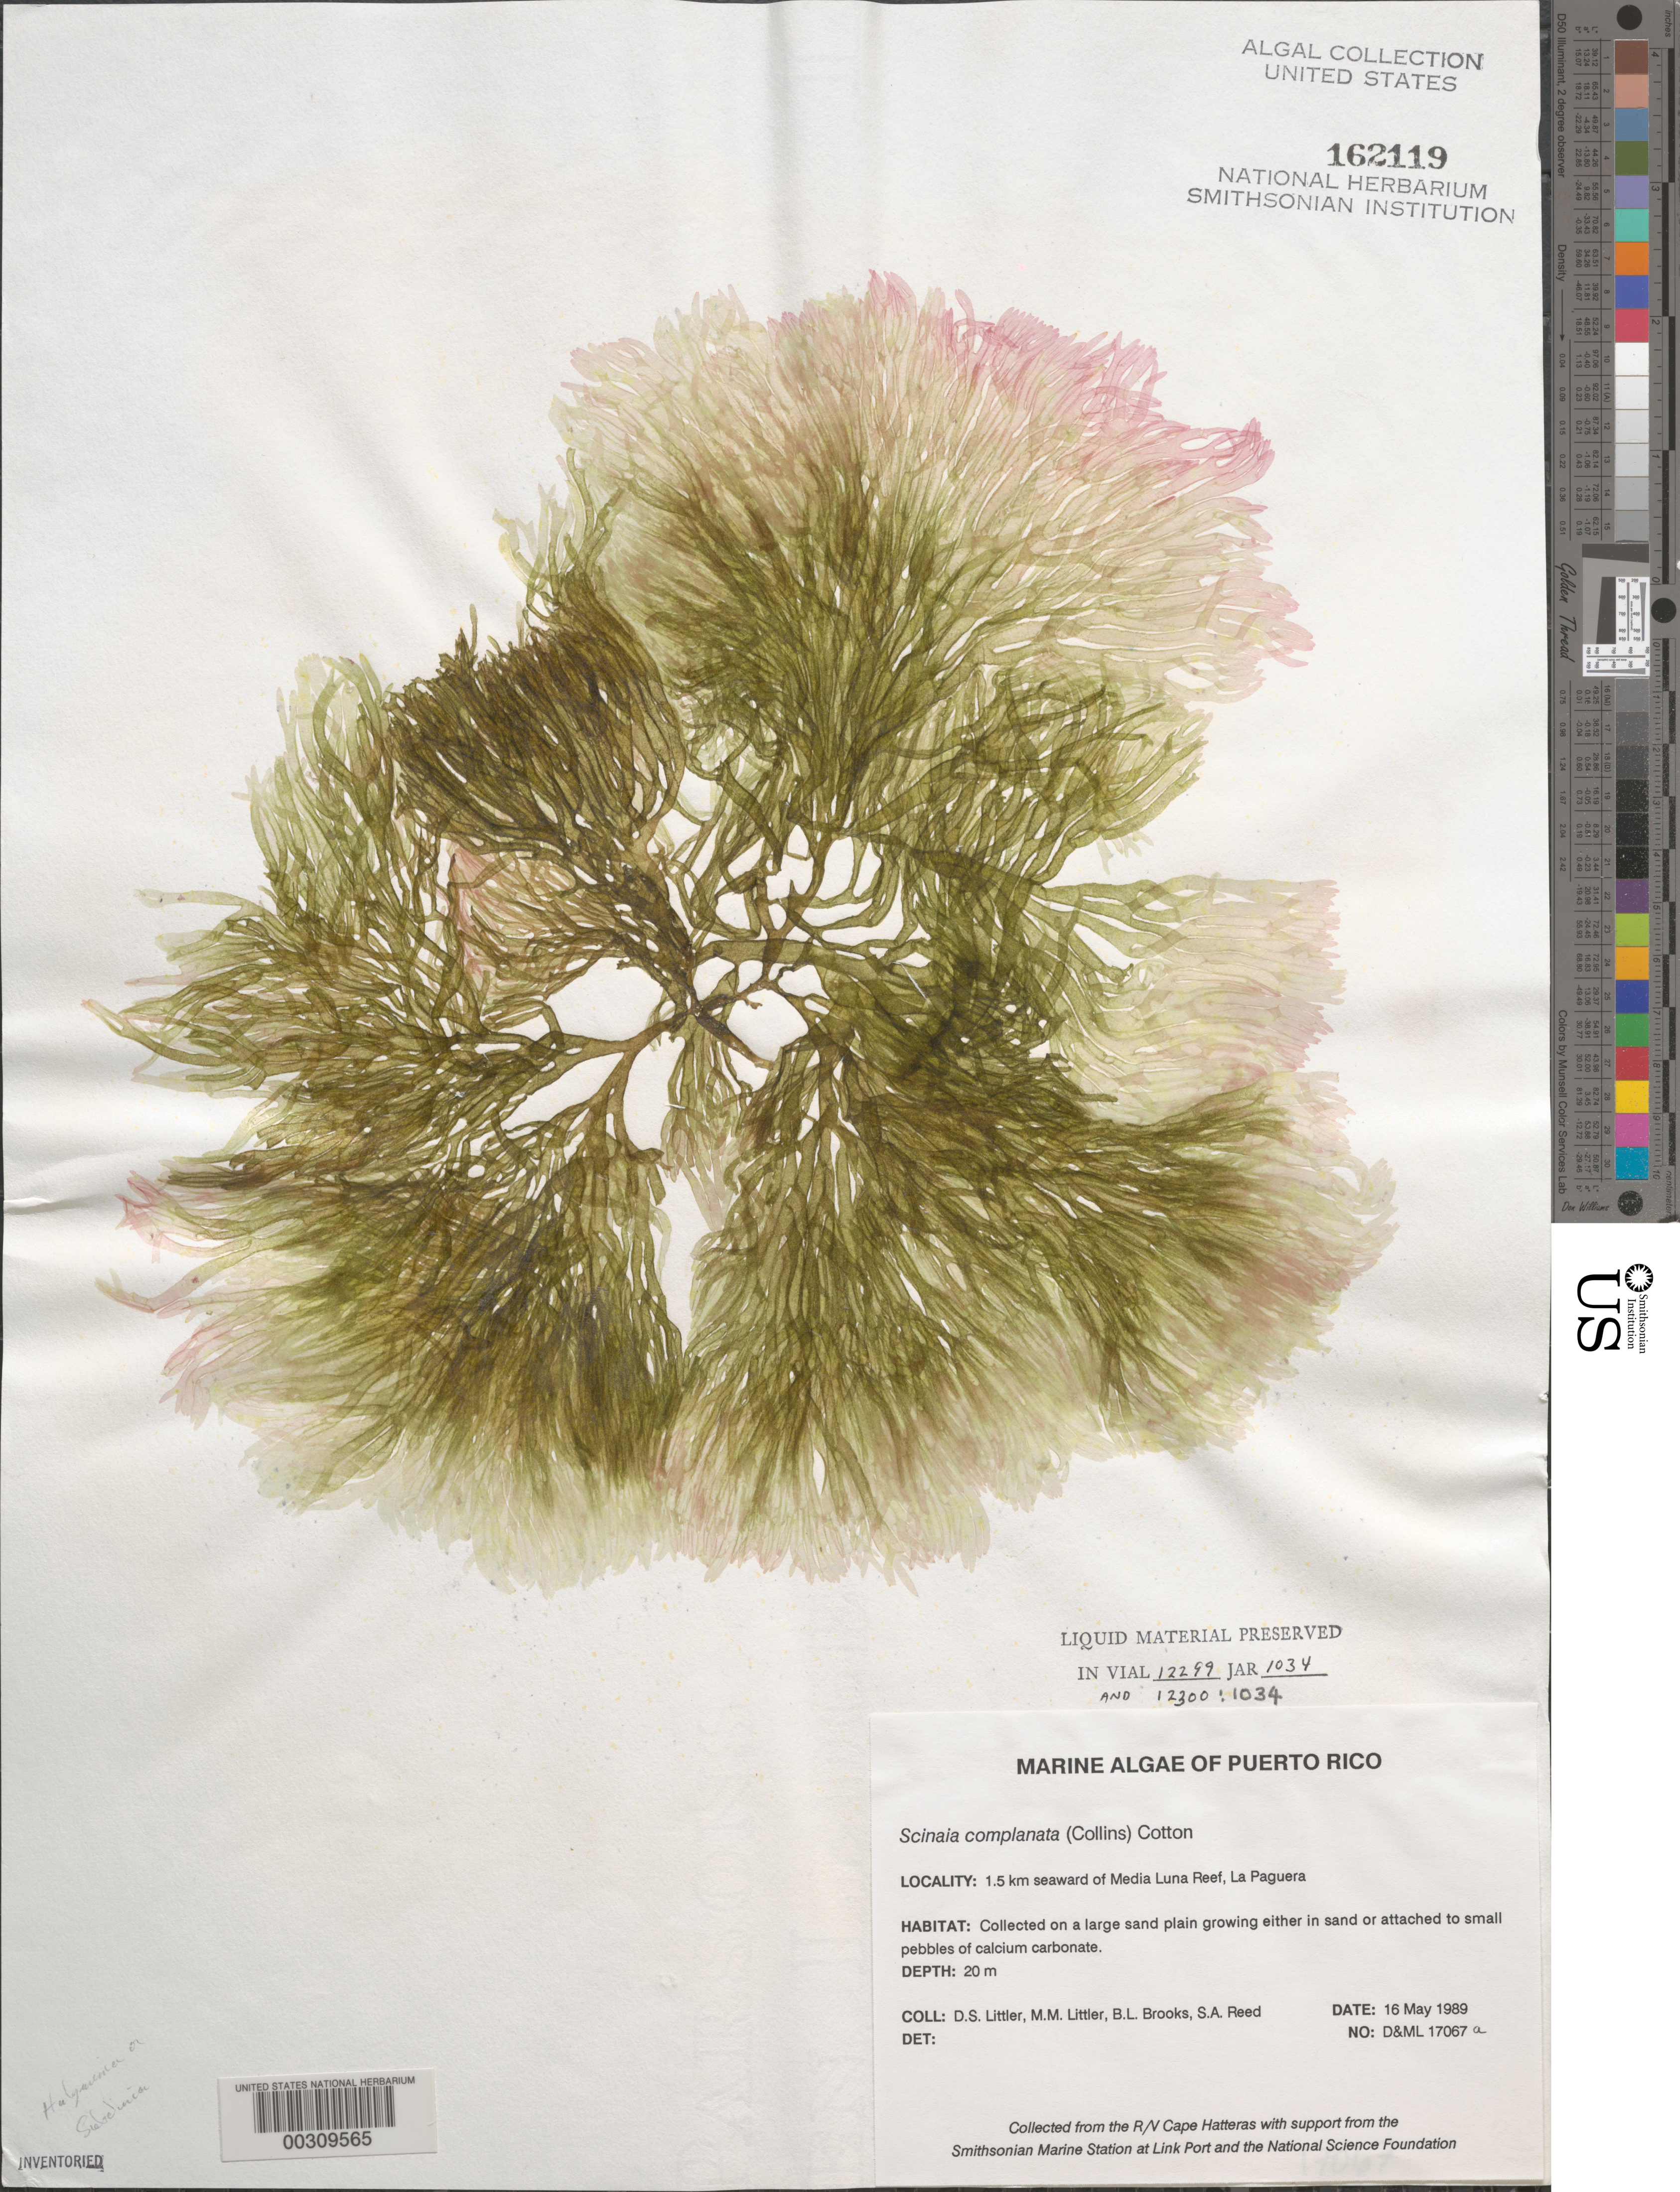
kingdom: Plantae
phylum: Rhodophyta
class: Florideophyceae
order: Nemaliales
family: Scinaiaceae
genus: Scinaia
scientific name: Scinaia complanata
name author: (Collins in Collins et al.) Cotton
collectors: D. S. Littler, M. M. Littler, B. Brooks & S. Reed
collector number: D&ML 17067a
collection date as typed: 16 May 1989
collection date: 1989-05-16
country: Puerto Rico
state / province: Lajas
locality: La Parguera, 1.5 km seaward of Media Luna Reef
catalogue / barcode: US 162119